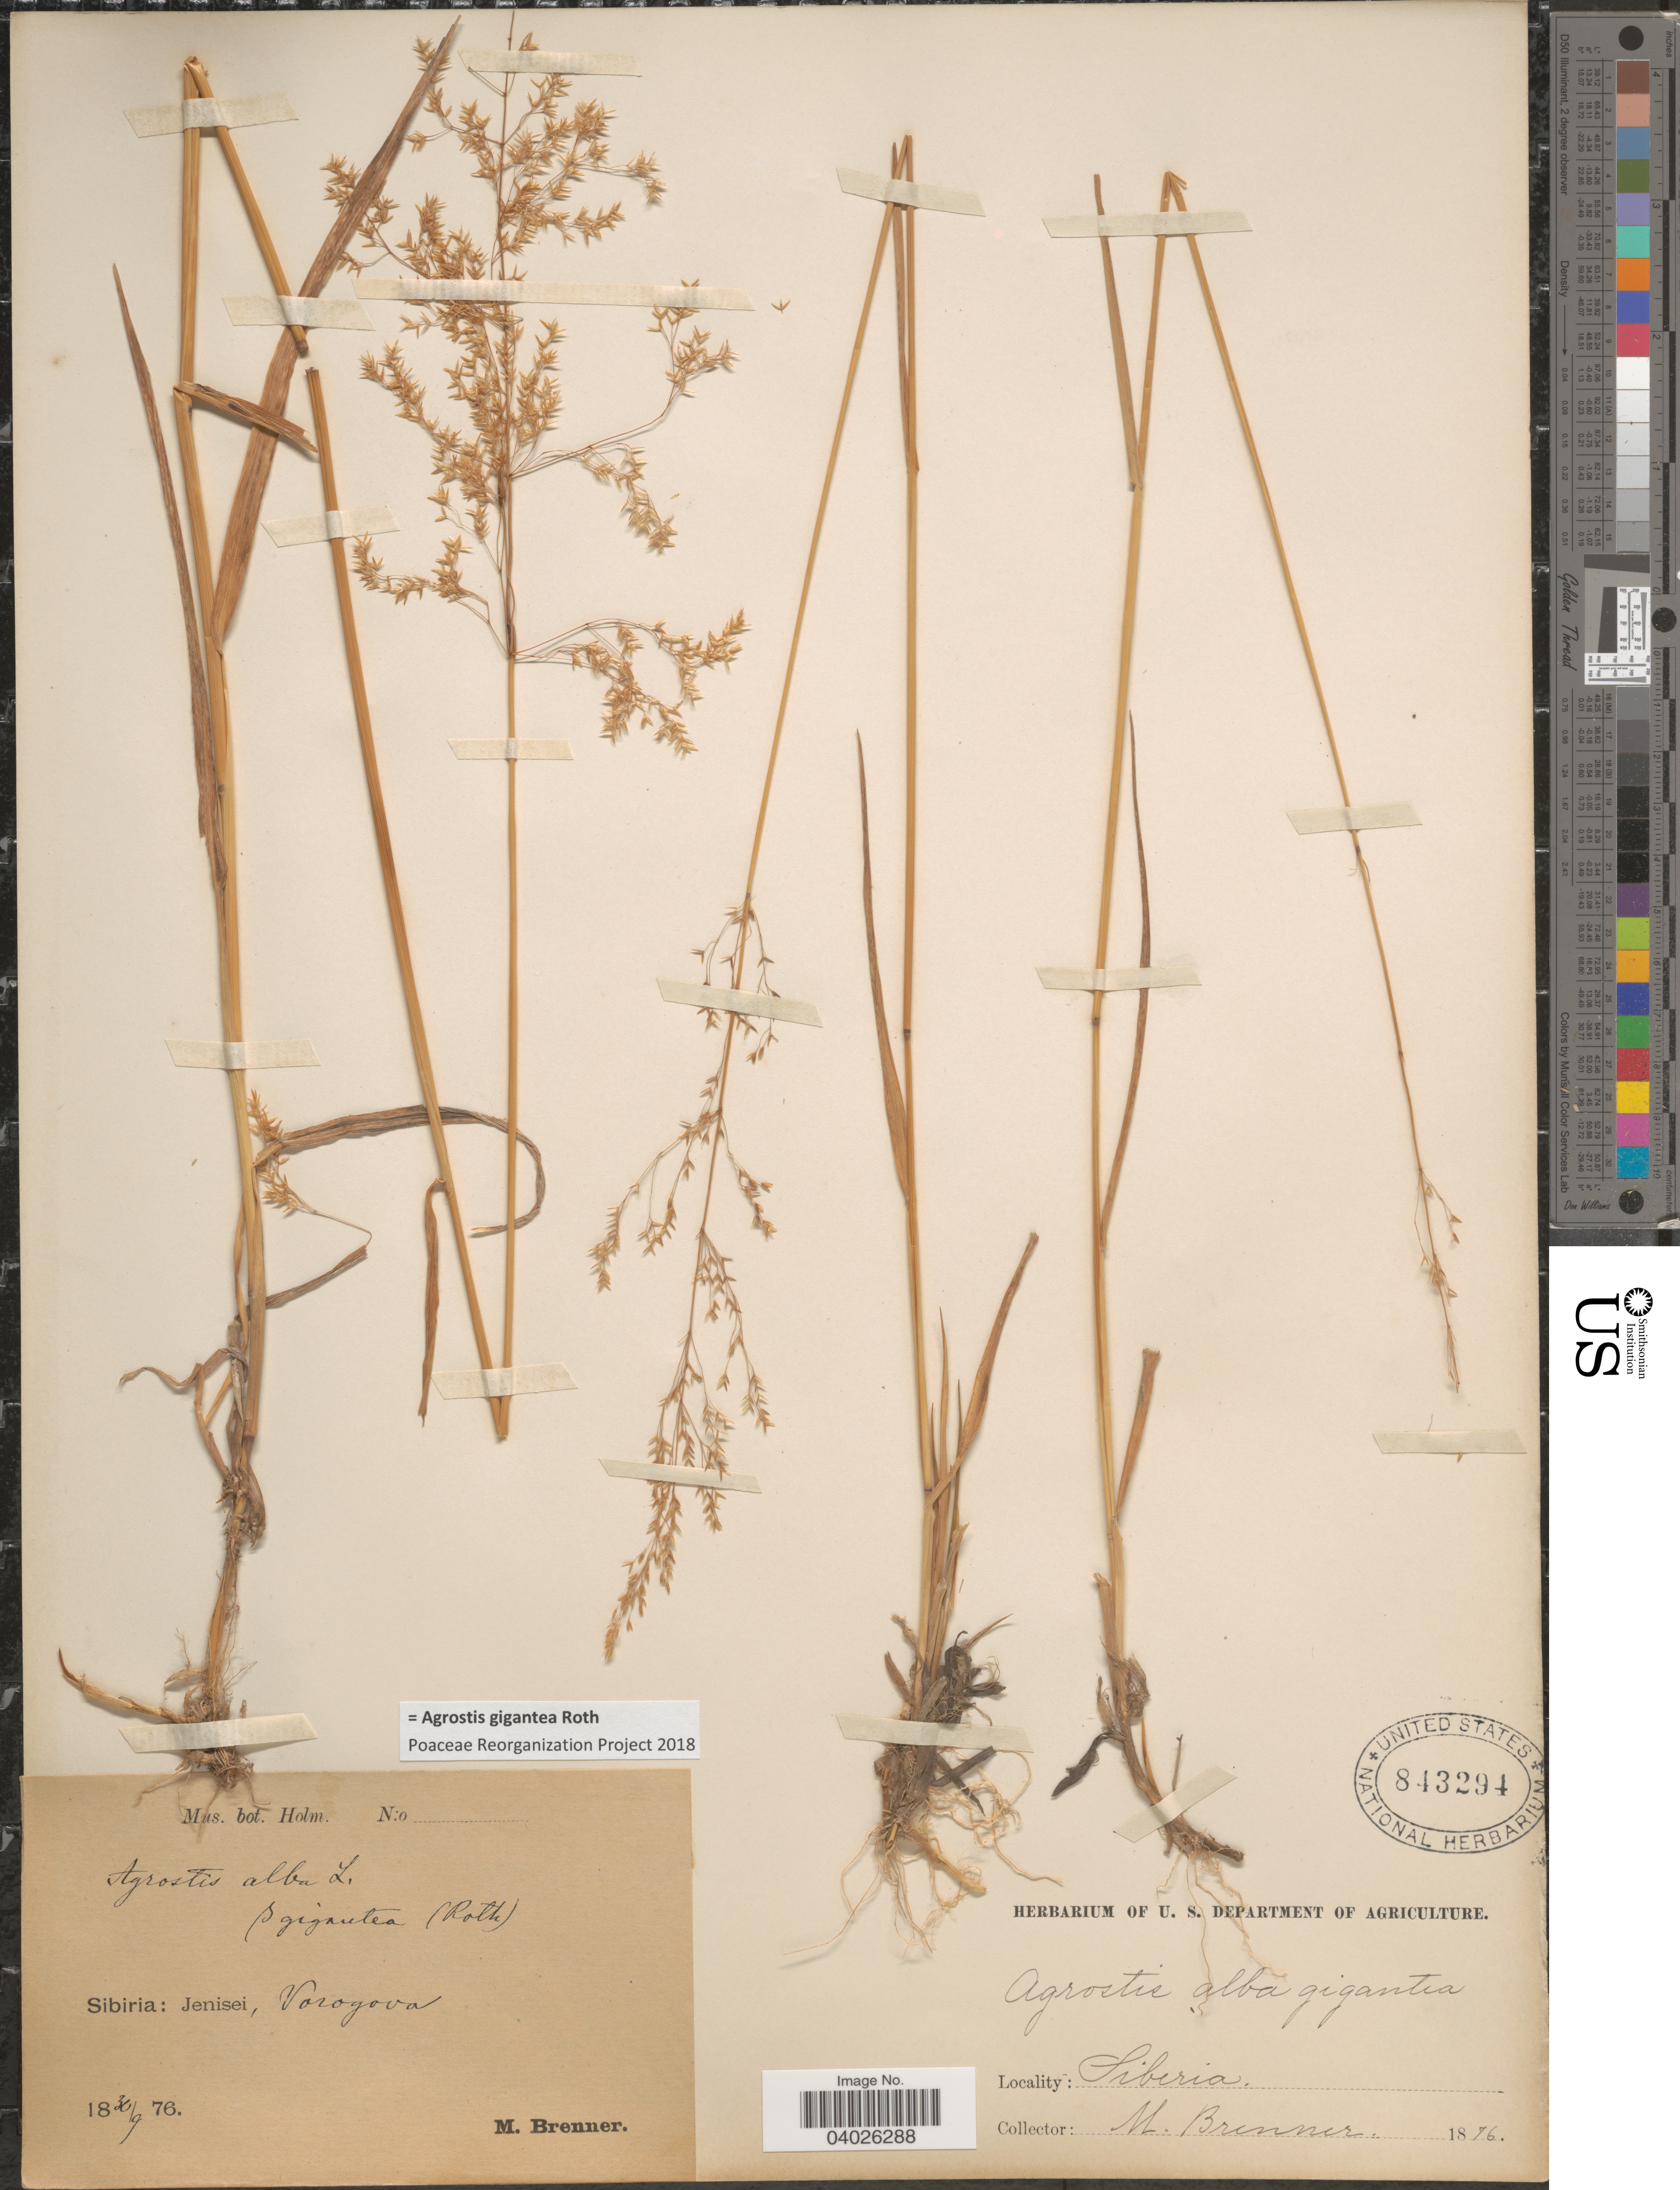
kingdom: Plantae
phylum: Tracheophyta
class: Liliopsida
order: Poales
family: Poaceae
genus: Agrostis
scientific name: Agrostis gigantea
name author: Roth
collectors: M. Brenner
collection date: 1876-09-30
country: Russian Federation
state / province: Krasnoyarsk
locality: Sibiria: Jenisei, Vorogova.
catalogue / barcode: US 843294